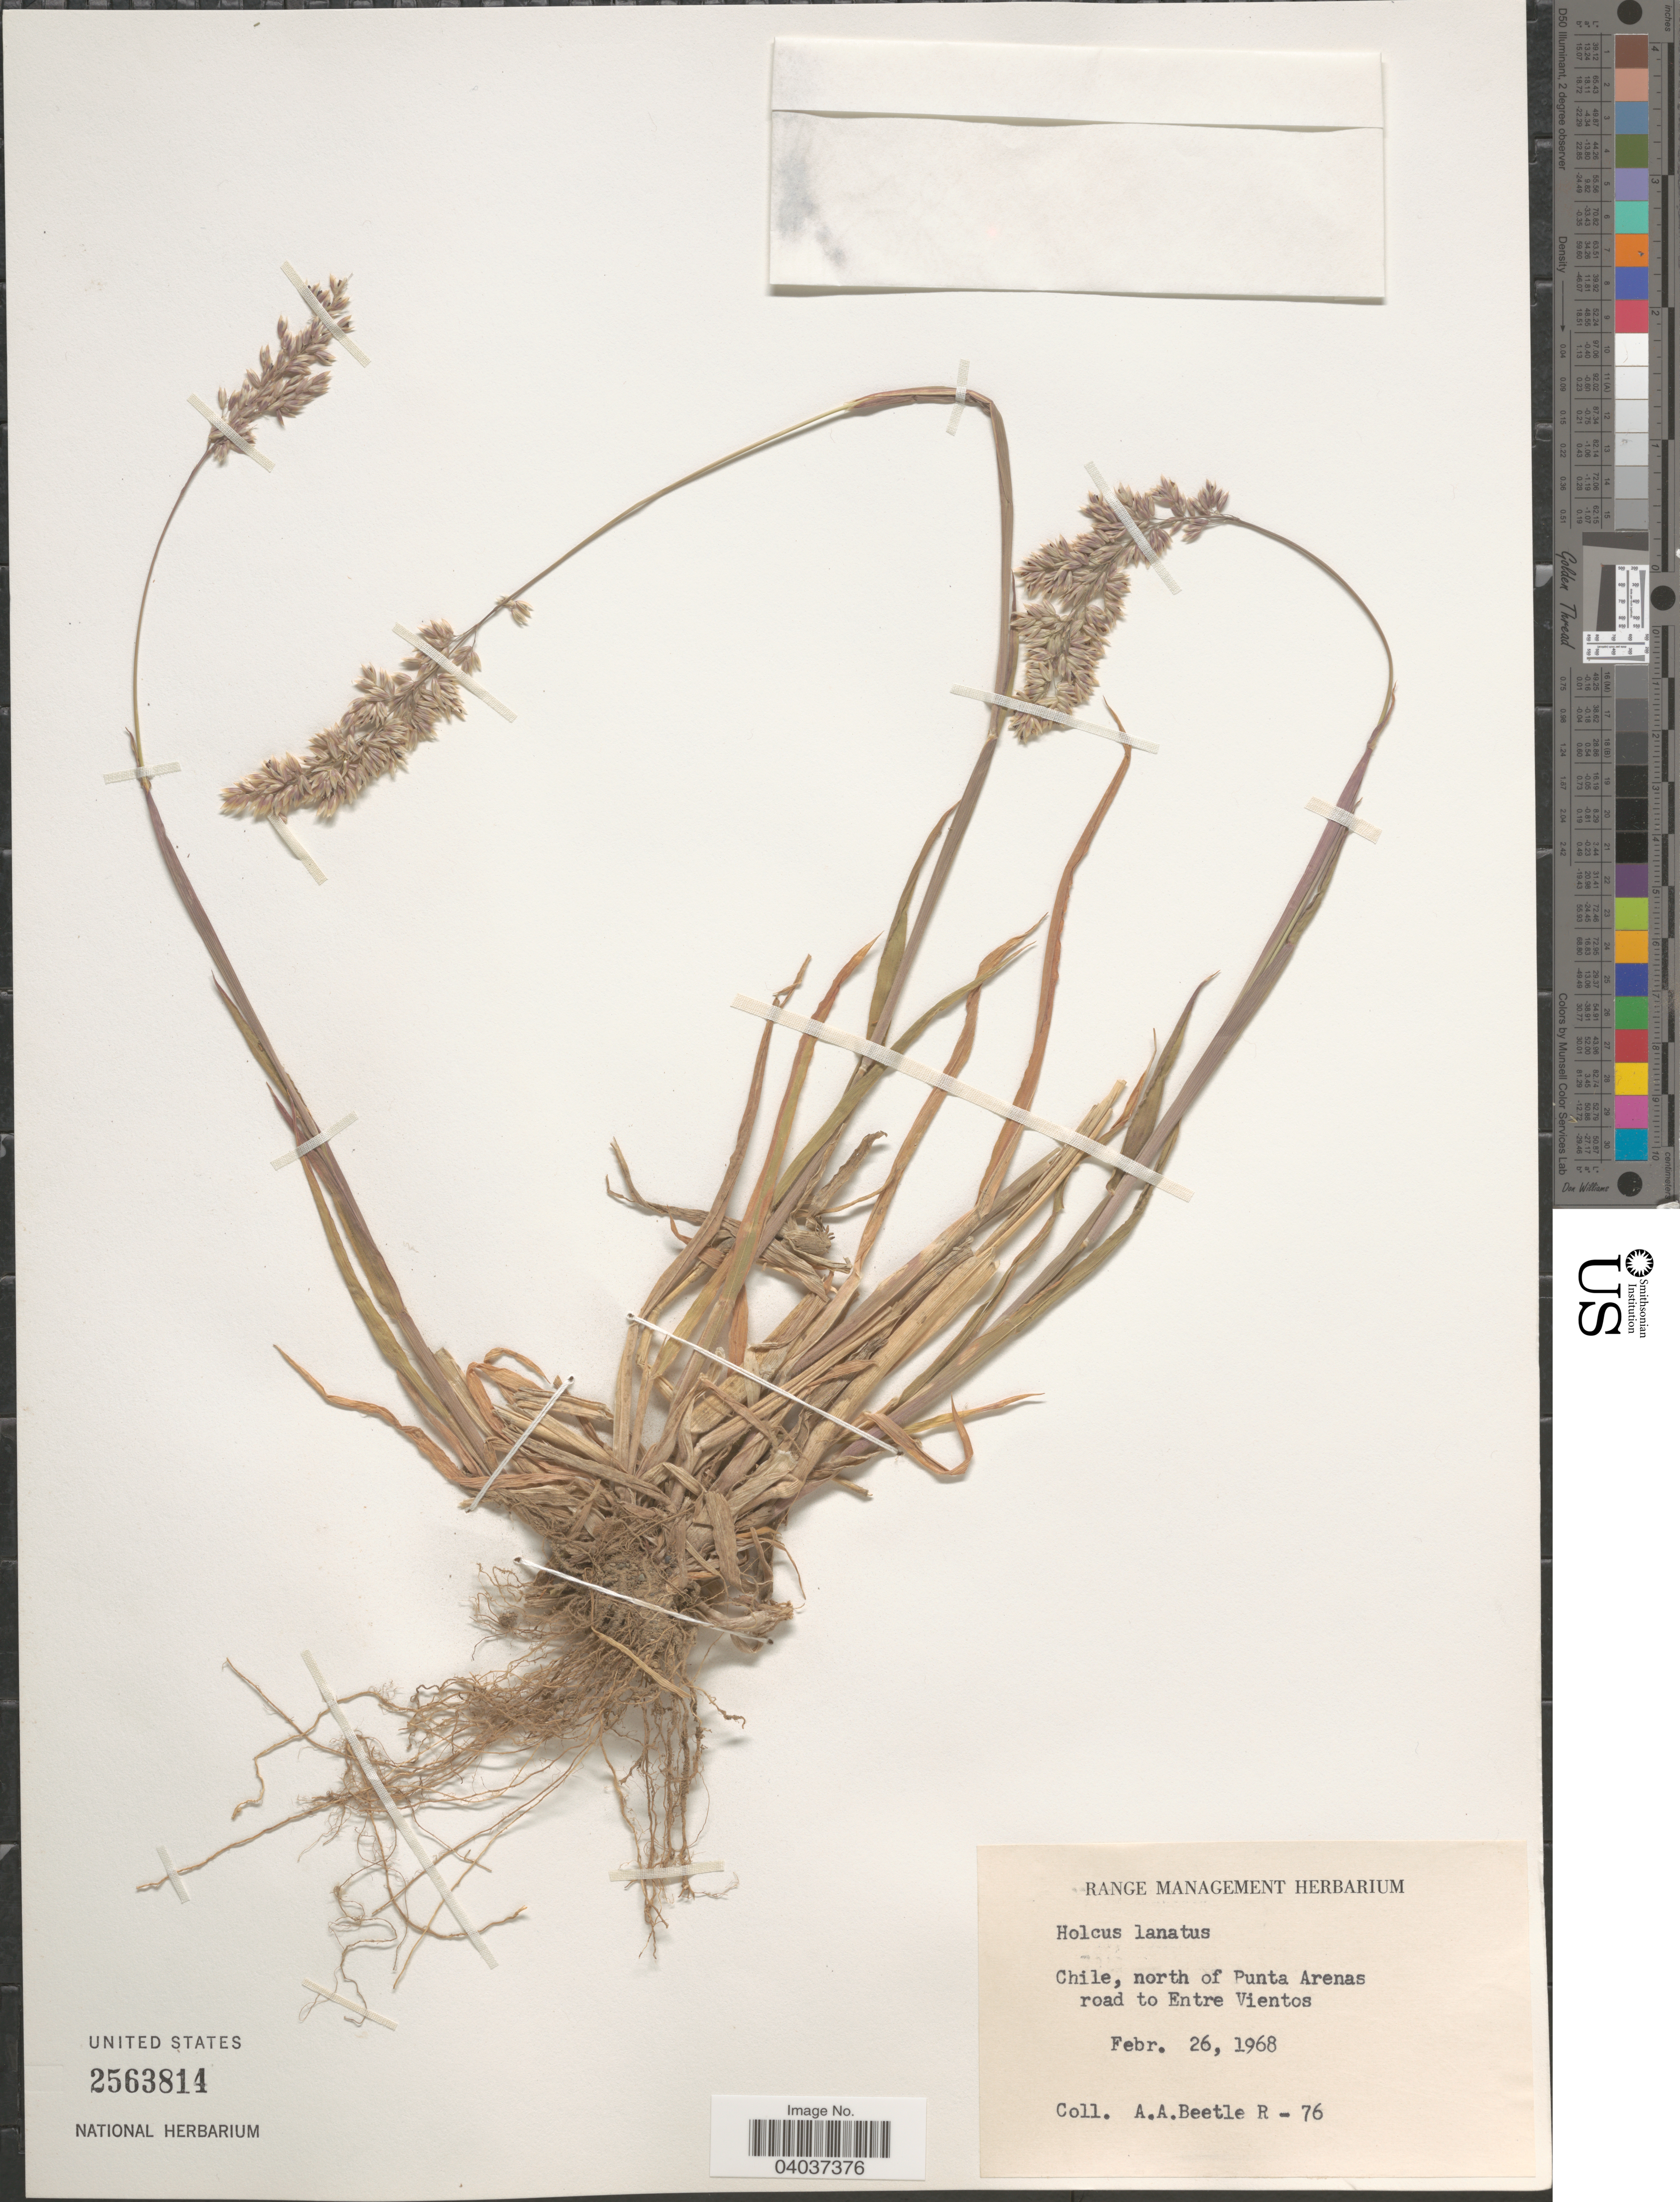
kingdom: Plantae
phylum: Tracheophyta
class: Liliopsida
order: Poales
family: Poaceae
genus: Holcus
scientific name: Holcus lanatus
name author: L.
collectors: A. A. Beetle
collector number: R-76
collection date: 1968-02-26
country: Chile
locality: North of Punta Arenas. Road to Entre Vientos.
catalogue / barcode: US 2563814